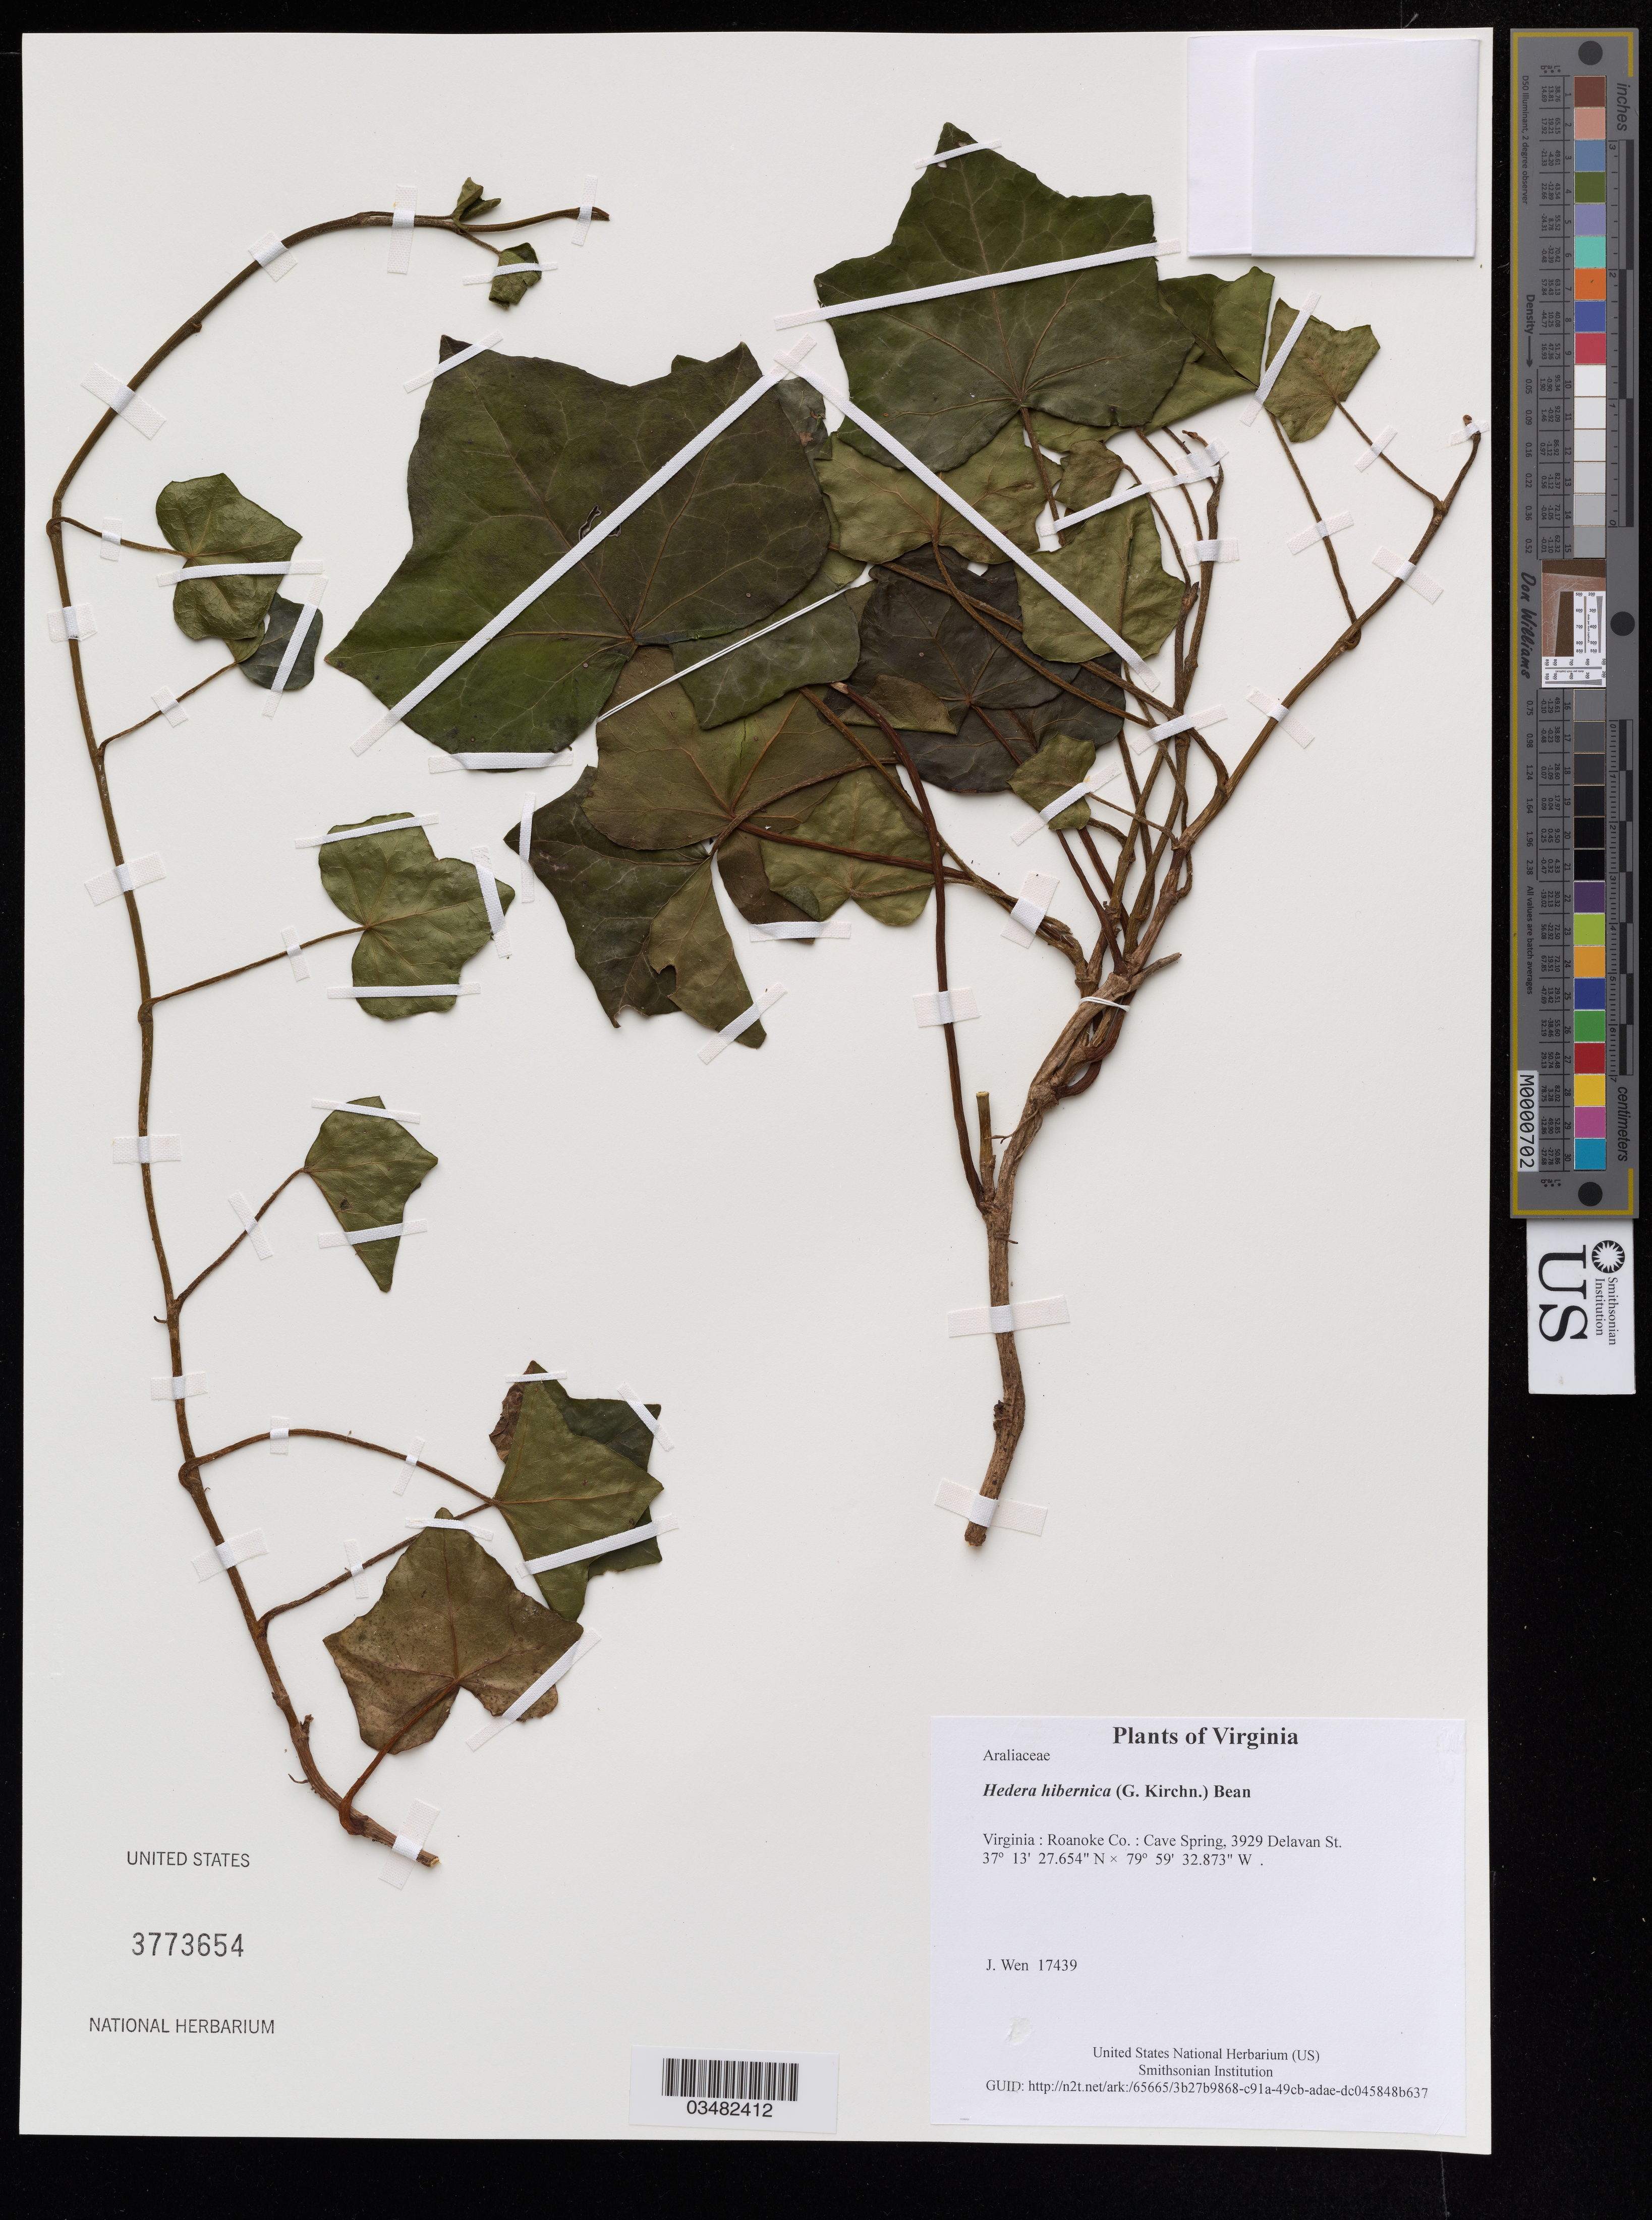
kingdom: Plantae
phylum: Tracheophyta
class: Magnoliopsida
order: Apiales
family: Araliaceae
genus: Hedera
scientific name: Hedera hibernica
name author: (G. Kirchn.) Bean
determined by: Wen, Jun, (BOT), Smithsonian Institution - National Museum of Natural History (UNITED STATES)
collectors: J. Wen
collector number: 17439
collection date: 2021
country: United States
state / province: Virginia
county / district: Roanoke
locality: Cave Spring, 3929 Delavan St.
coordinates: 37.2243482 N, 79.9924647 W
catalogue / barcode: US 3773654